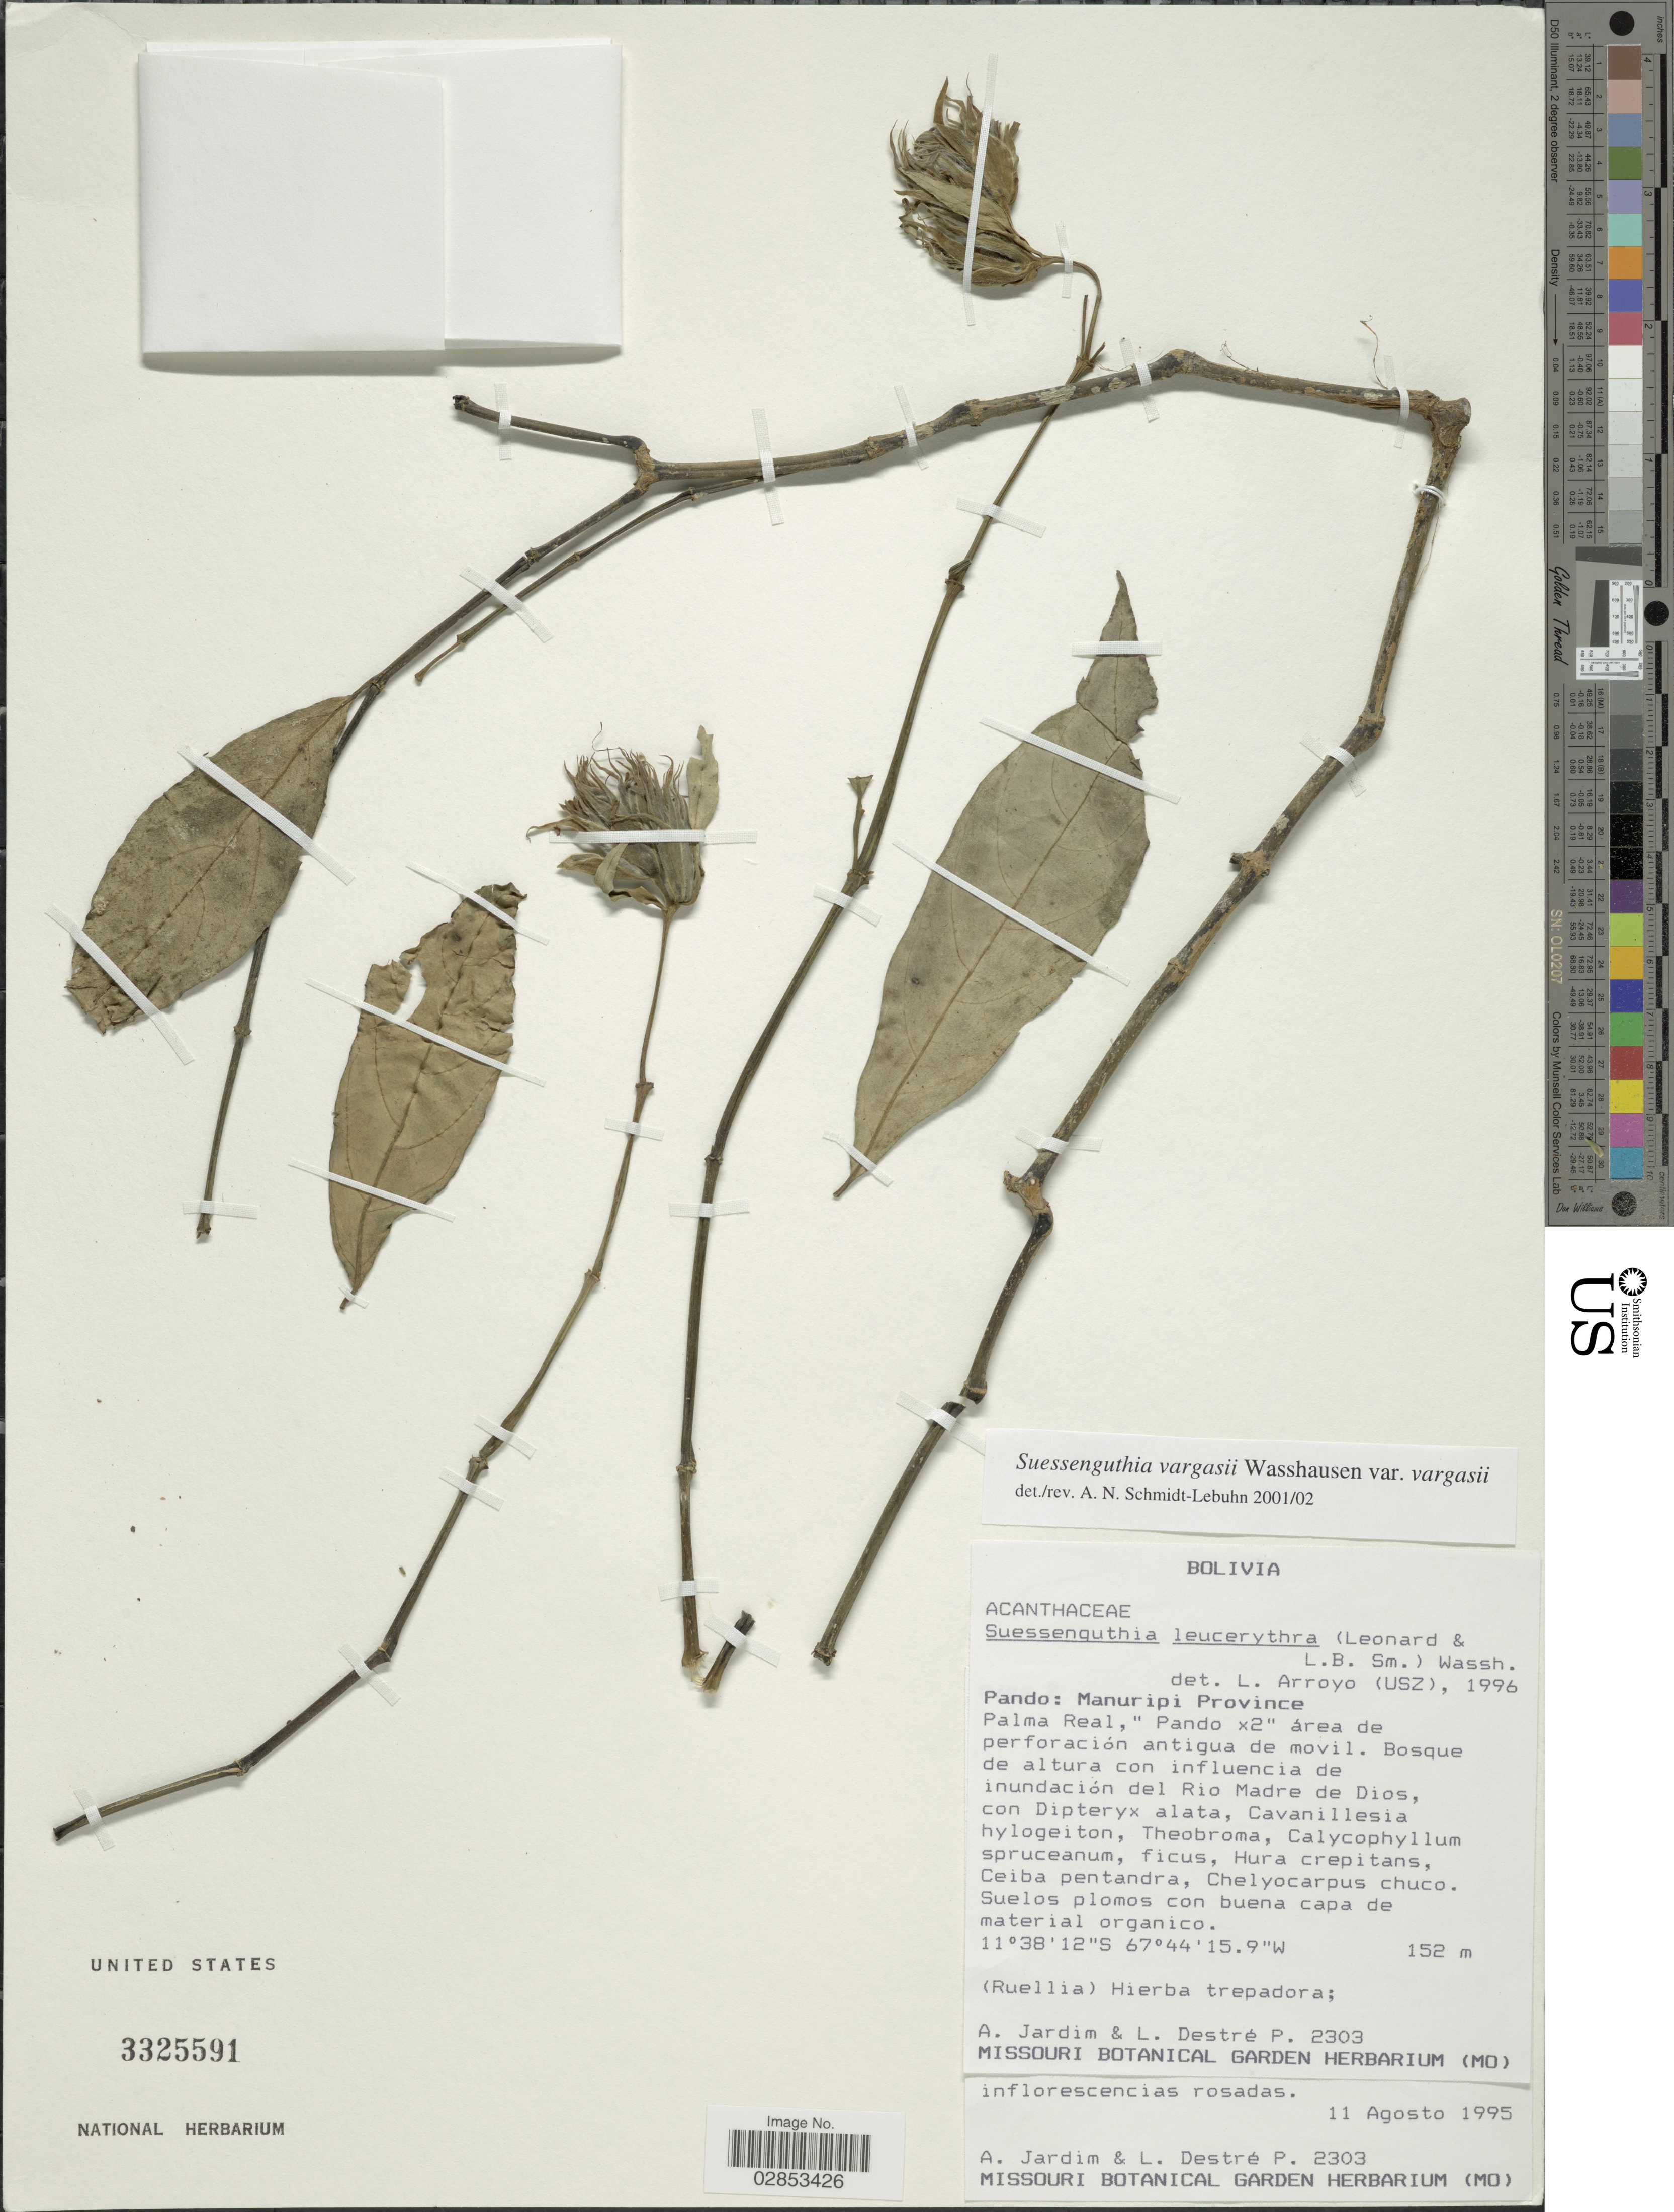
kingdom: Plantae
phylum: Tracheophyta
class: Magnoliopsida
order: Lamiales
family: Acanthaceae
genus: Suessenguthia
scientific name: Suessenguthia vargasii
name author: Wassh.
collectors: A. Jardim & L. D'estre P.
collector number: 2303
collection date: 1995-08-11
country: Bolivia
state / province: Pando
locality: Manuripi Province. Palma Real, "Pando x2" área de perforación antigua de movil. Bosque de altura con influencia de inundación del Rio Madre de Dios.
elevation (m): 152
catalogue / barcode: US 3325591